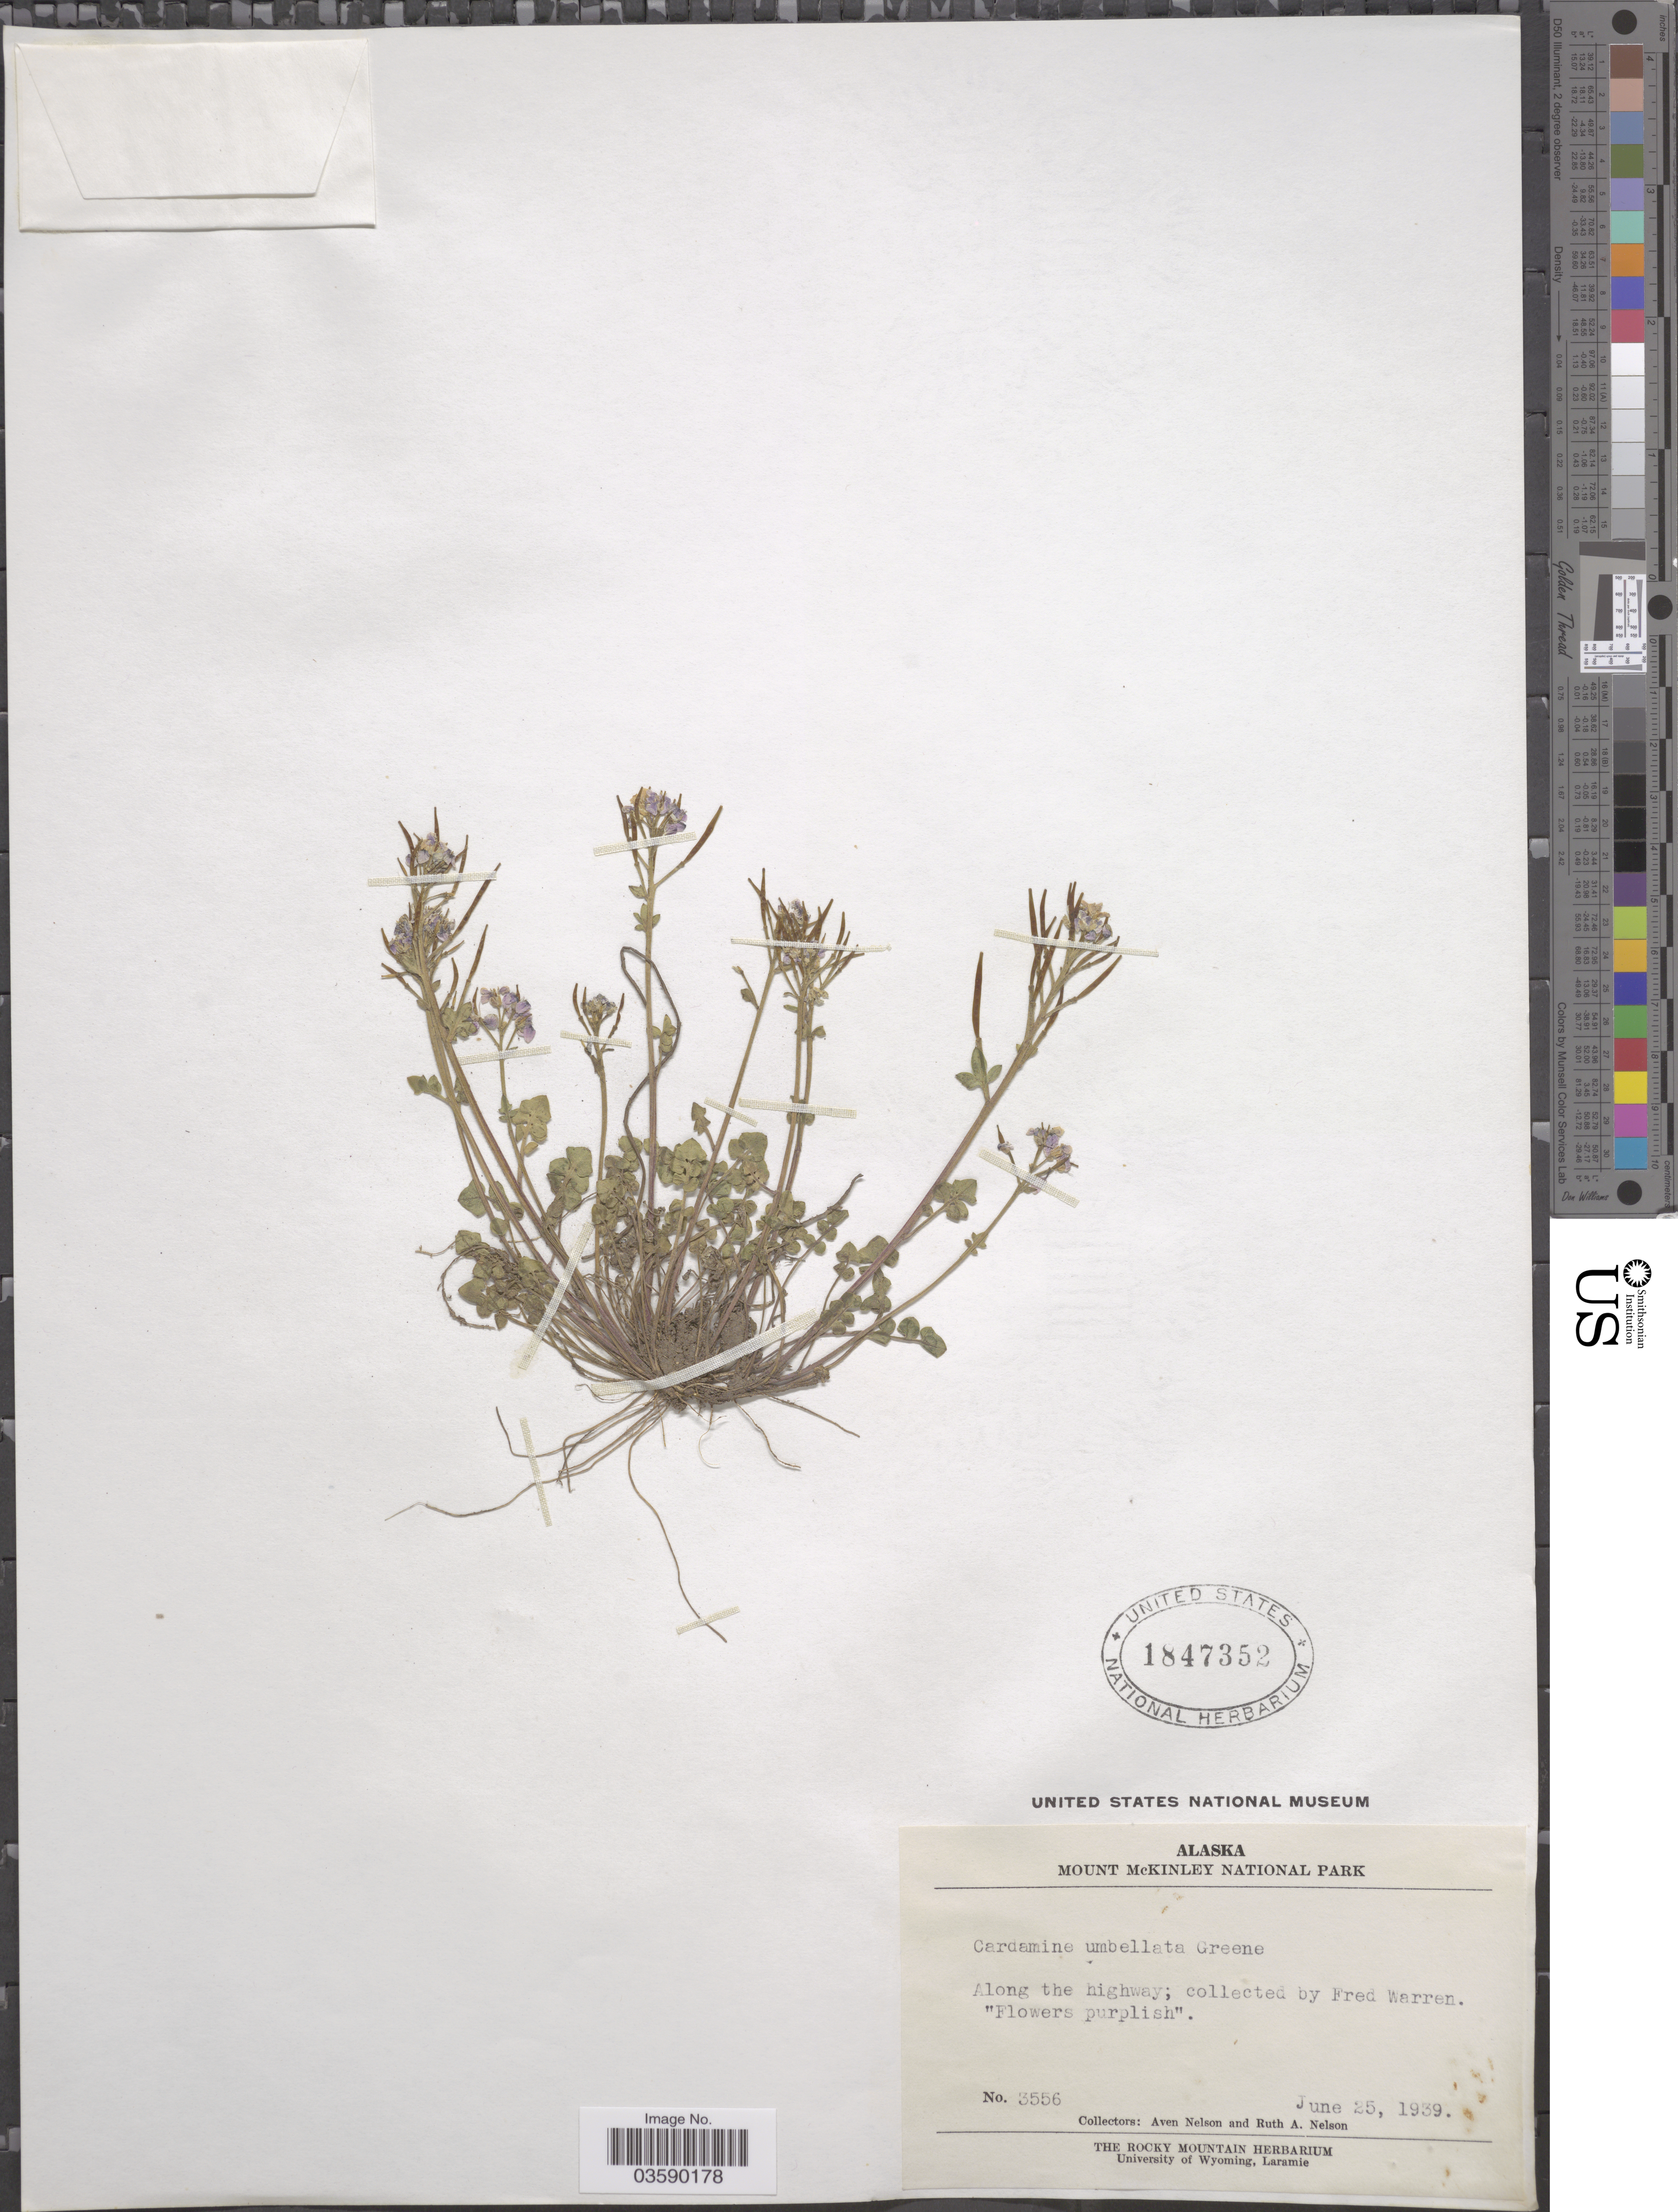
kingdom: Plantae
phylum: Tracheophyta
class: Magnoliopsida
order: Brassicales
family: Brassicaceae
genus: Cardamine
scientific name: Cardamine umbellata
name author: Greene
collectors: F. Warren, A. Nelson & R. A. Nelson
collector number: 3556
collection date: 1939-06-25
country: United States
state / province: Alaska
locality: Mount McKinley National Park. Along the highway.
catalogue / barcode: US 1847352